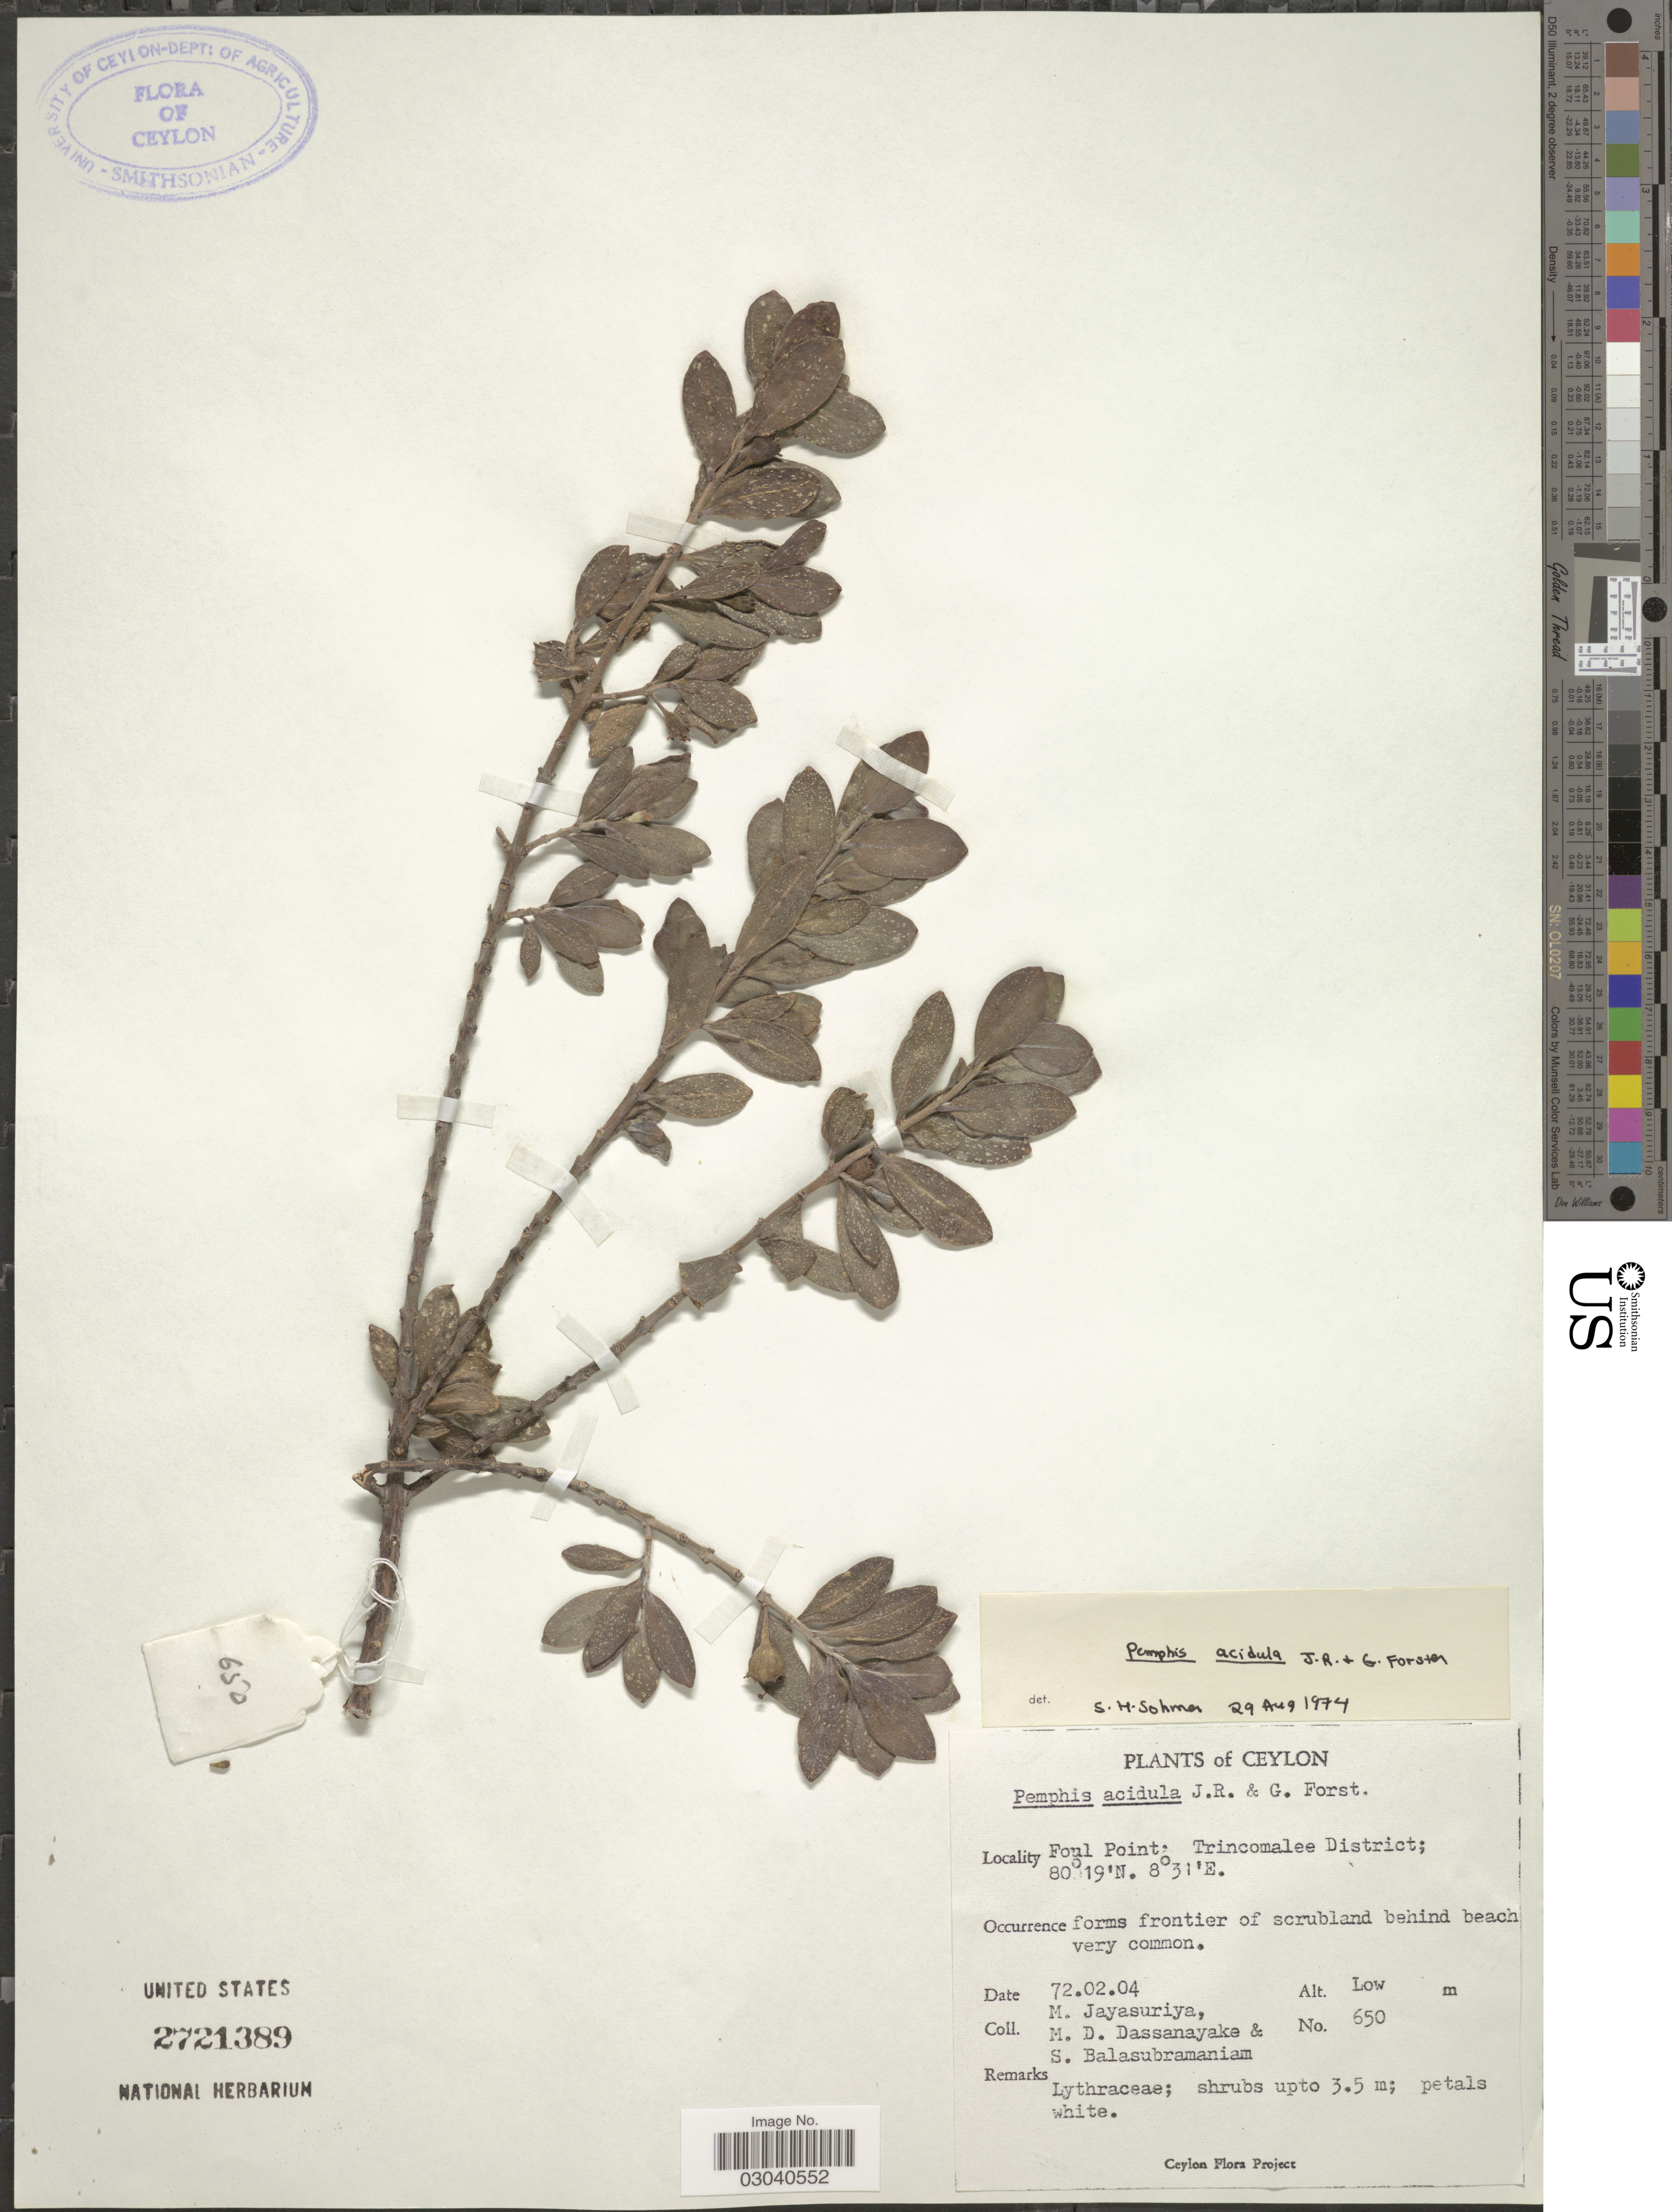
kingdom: Plantae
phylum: Tracheophyta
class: Magnoliopsida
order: Myrtales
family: Lythraceae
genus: Pemphis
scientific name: Pemphis acidula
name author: J.R. Forst. & G. Forst.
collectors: M. Jayasuriya, M. D. Dassanayake & S. Balasubramaniam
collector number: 650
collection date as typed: Transcribed d/m/y: 4/2/72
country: Sri Lanka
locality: Ceylon. Foul Point. Trincomalee District.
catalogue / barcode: US 2721389